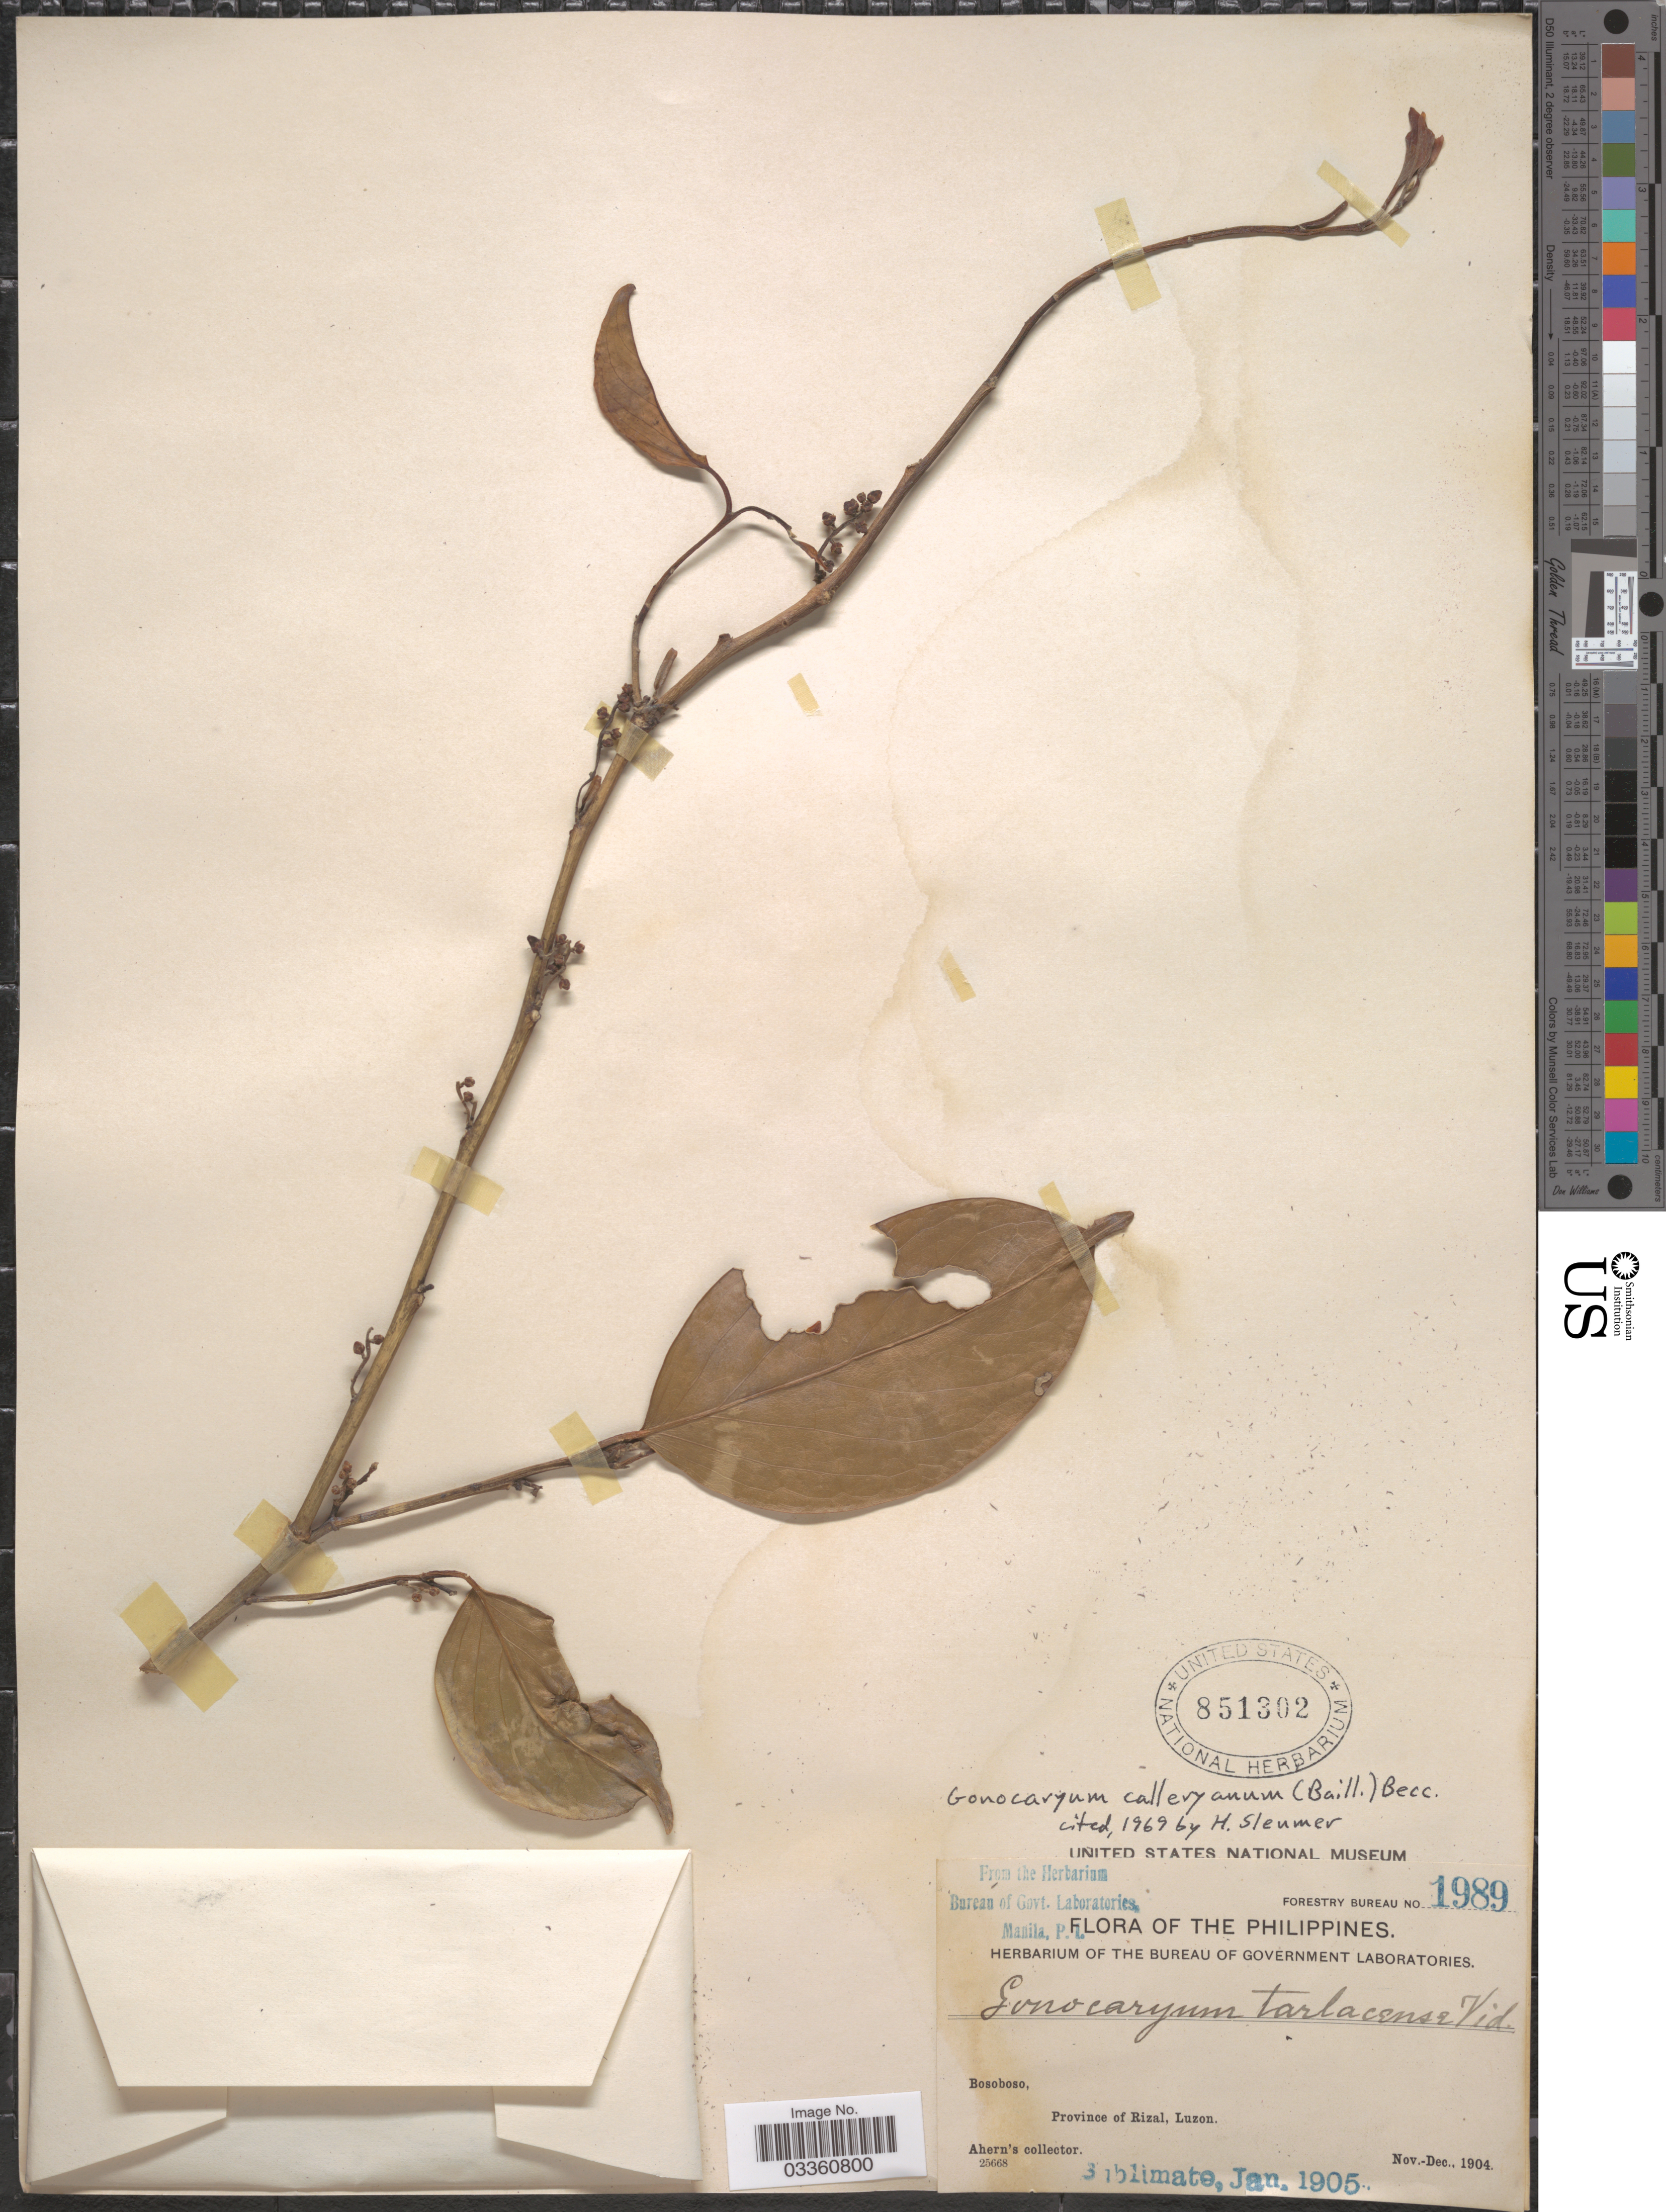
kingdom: Plantae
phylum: Tracheophyta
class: Magnoliopsida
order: Cardiopteridales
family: Cardiopteridaceae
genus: Gonocaryum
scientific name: Gonocaryum calleryanum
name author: (Baill.) Becc.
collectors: Ahern's collector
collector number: Forestry Bureau 1989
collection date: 1904-11/1904-12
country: Philippines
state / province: Calabarzon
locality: Bosoboso, Province of Rizal, Luzon.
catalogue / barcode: US 851302